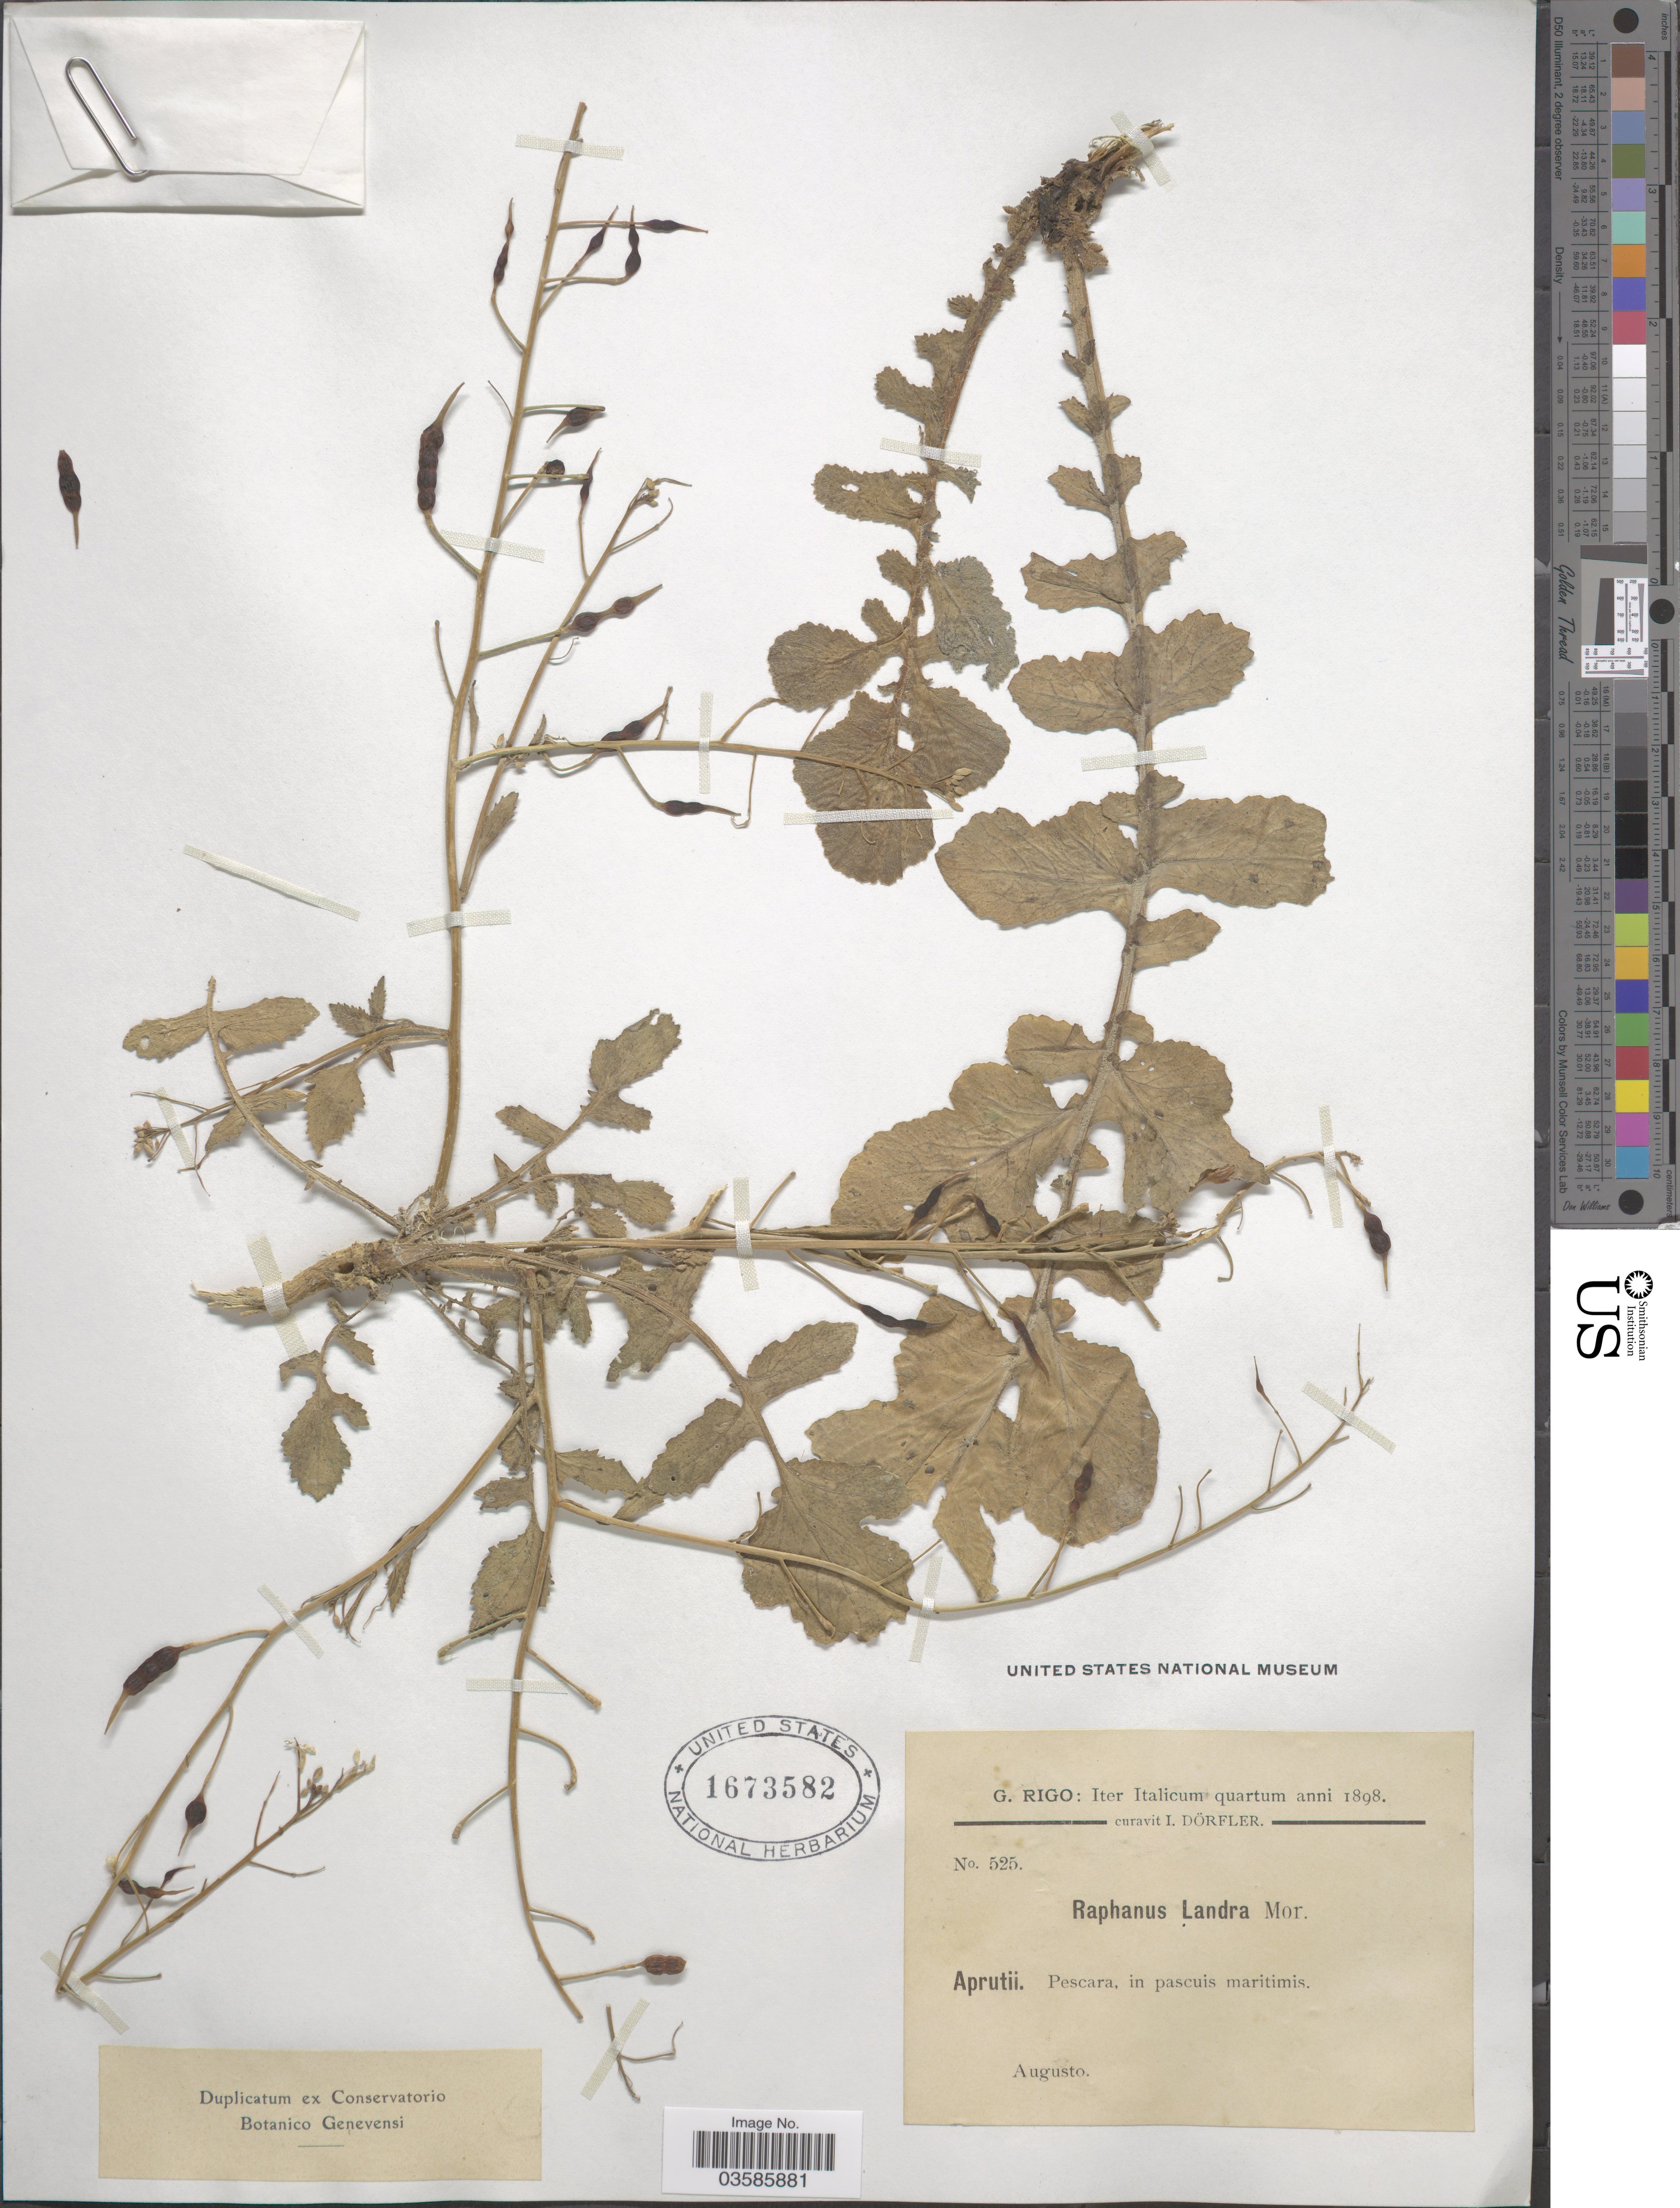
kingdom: Plantae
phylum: Tracheophyta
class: Magnoliopsida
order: Brassicales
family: Brassicaceae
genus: Raphanus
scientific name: Raphanus landra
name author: Moretti ex DC.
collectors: G. Rigo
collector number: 525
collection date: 1898-08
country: Italy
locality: Iter Italicum. Aprutii. Pescara, in pascuis maritimis.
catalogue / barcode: US 1673582